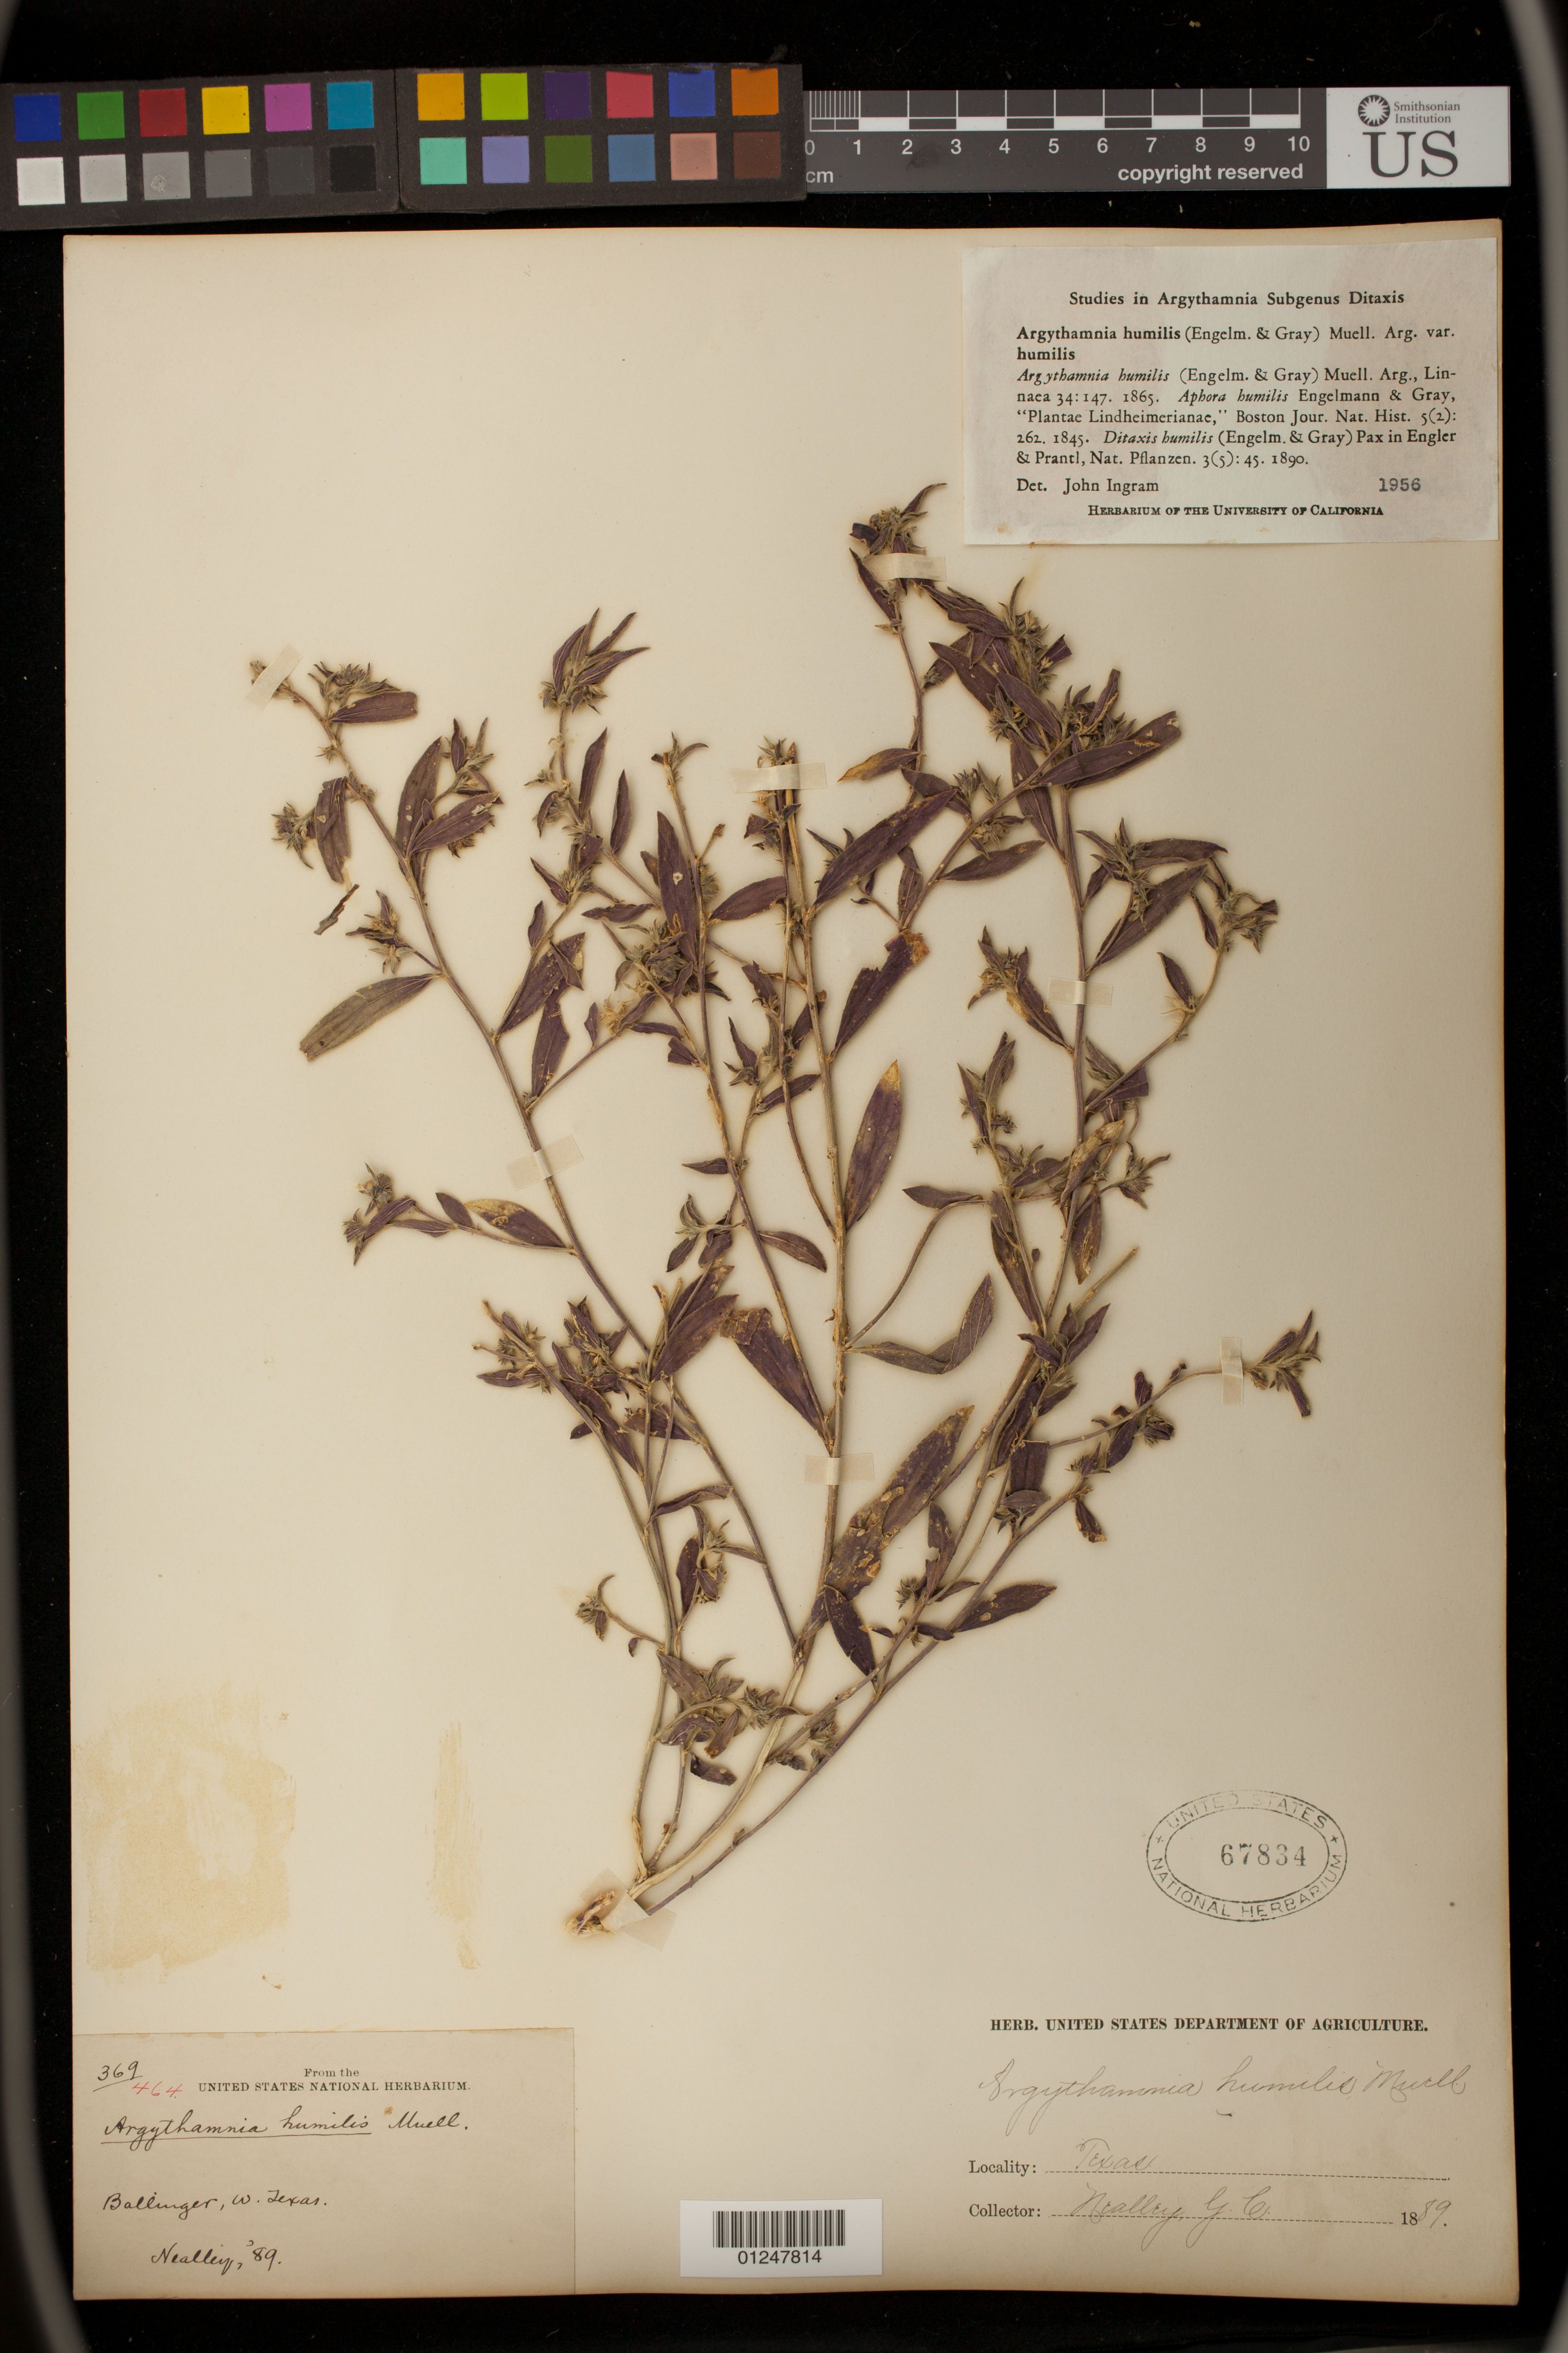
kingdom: Plantae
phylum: Tracheophyta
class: Magnoliopsida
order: Malpighiales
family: Euphorbiaceae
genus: Argythamnia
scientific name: Argythamnia humilis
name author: (Engelm. & A. Gray) Müll. Arg.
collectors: G. C. Nealley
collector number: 369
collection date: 1889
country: United States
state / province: Texas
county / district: Runnels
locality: Ballinger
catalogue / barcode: US 67834